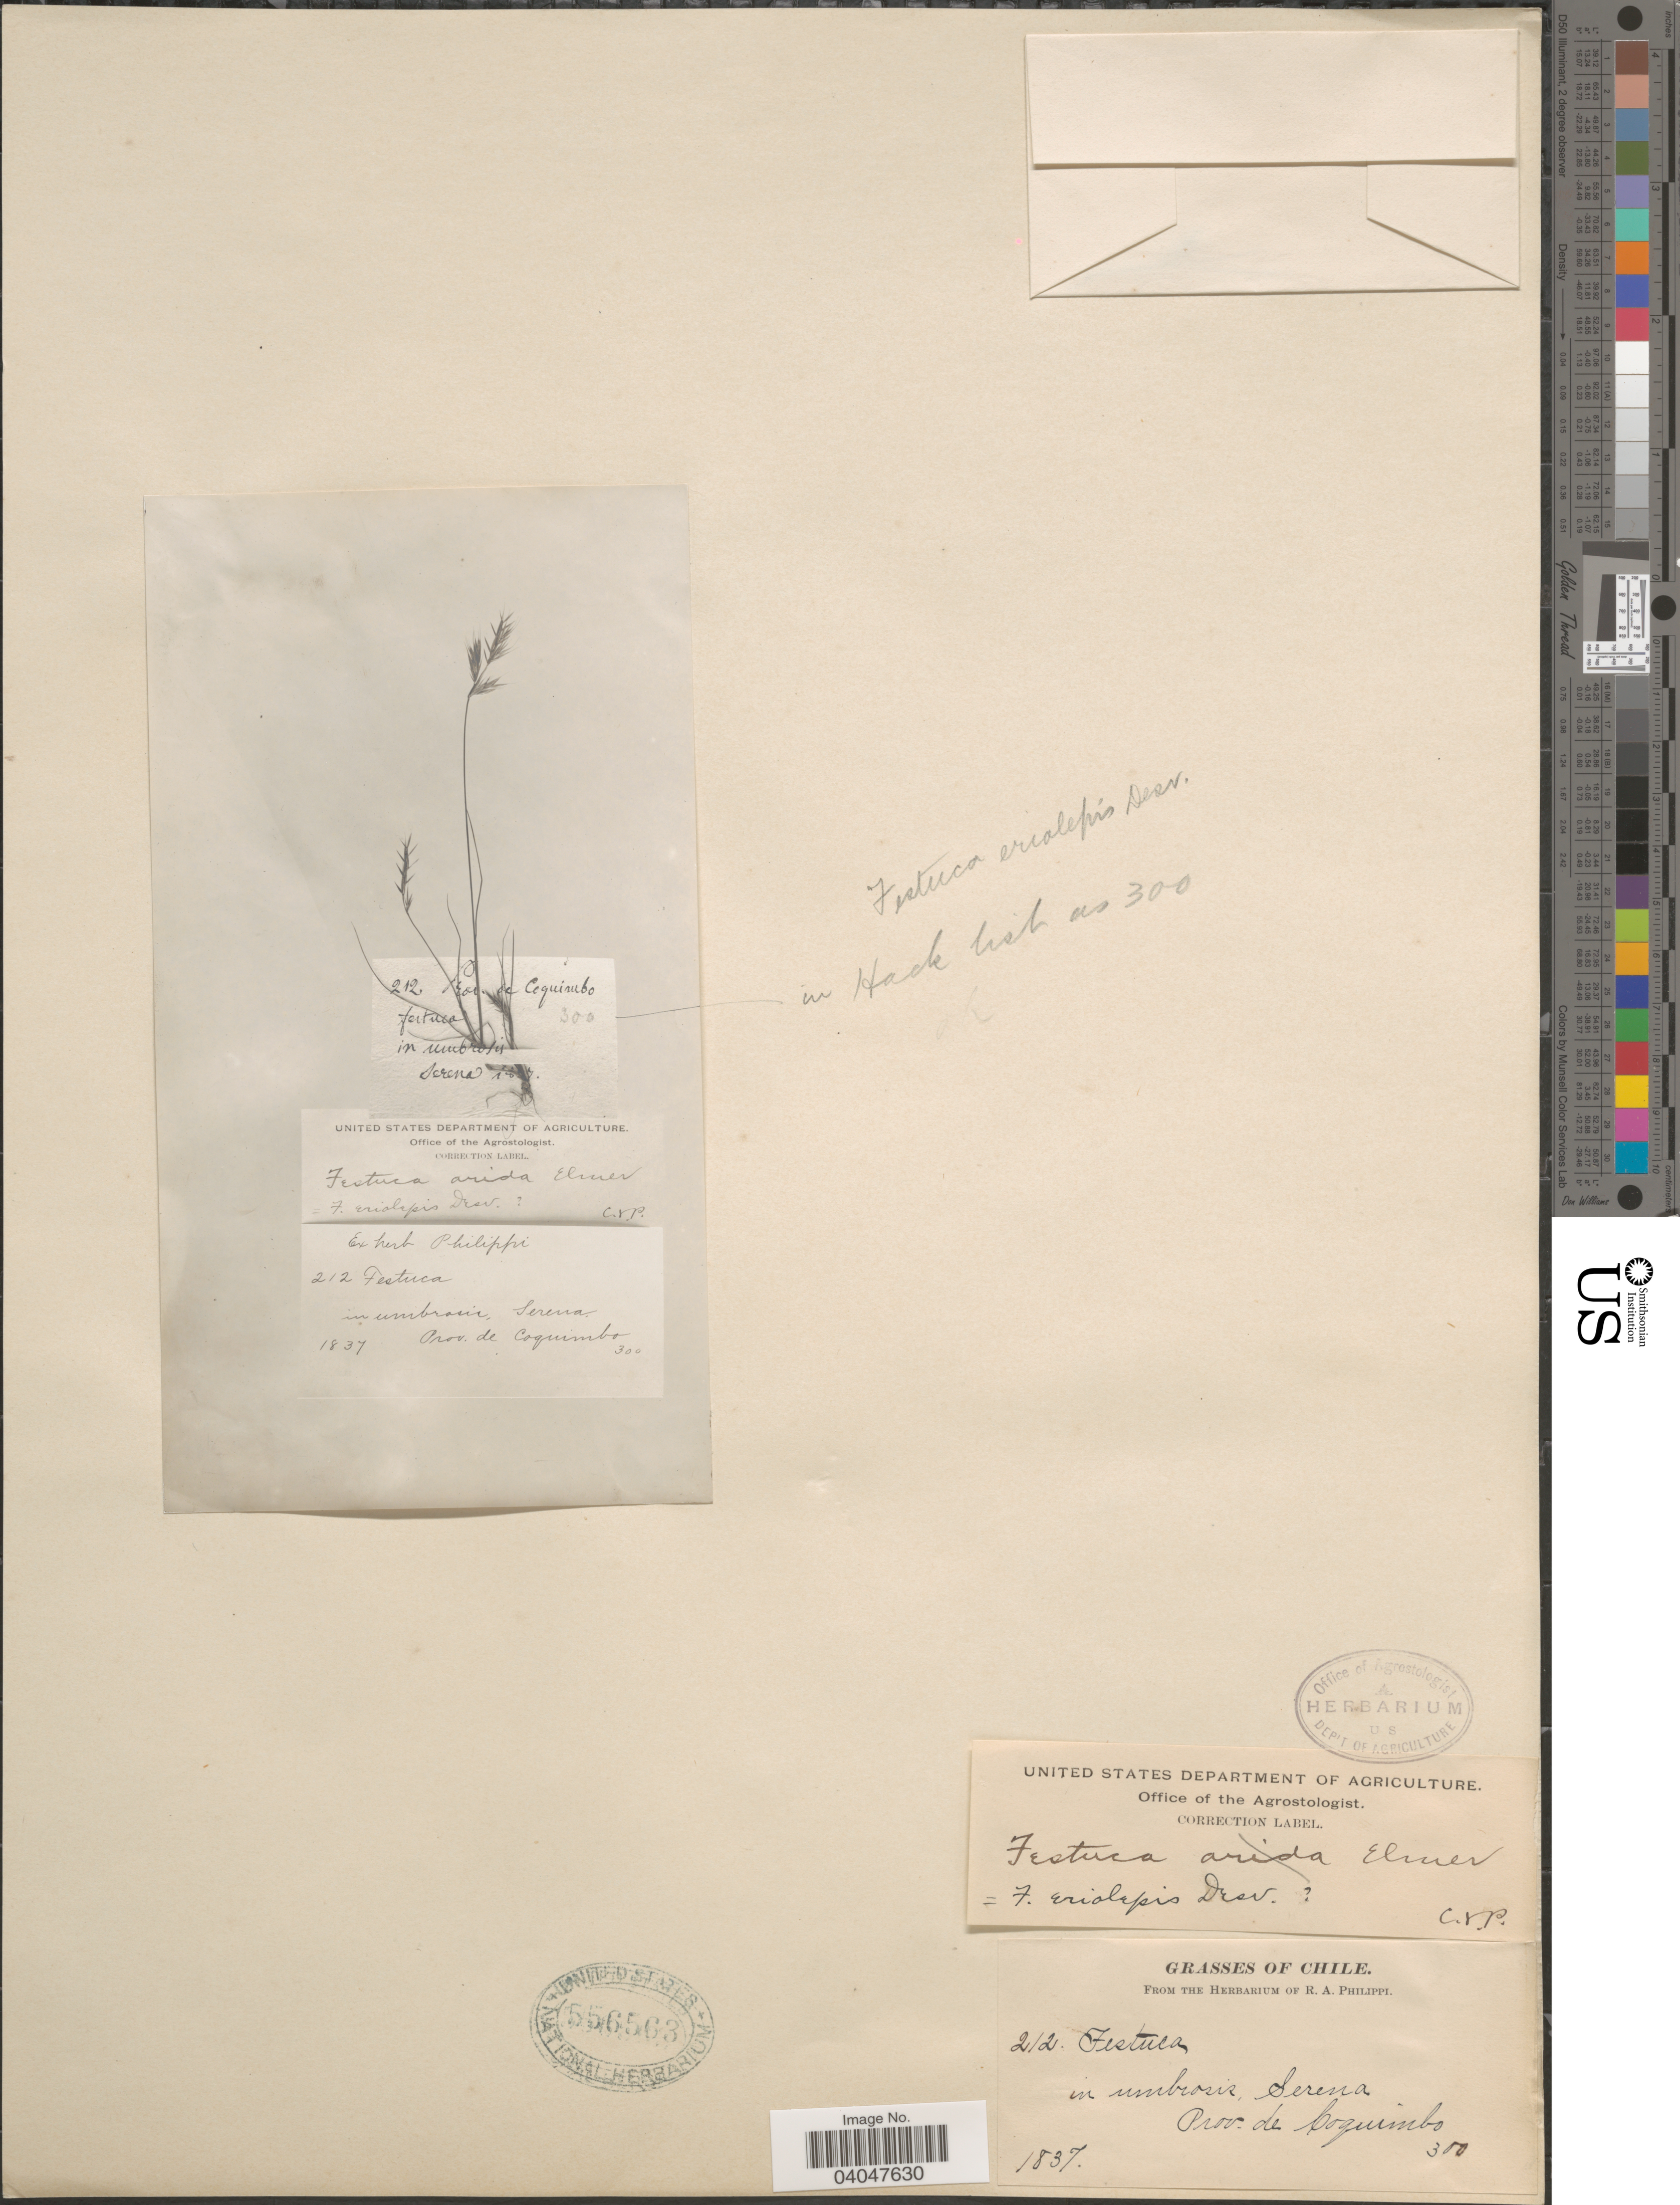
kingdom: Plantae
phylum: Tracheophyta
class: Liliopsida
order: Poales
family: Poaceae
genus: Festuca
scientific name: Festuca eriolepis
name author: É. Desv. in Gay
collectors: ex. herb. R.A. Philippi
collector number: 212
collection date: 1837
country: Chile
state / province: Coquimbo (IV)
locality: Serena.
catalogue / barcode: US 556563